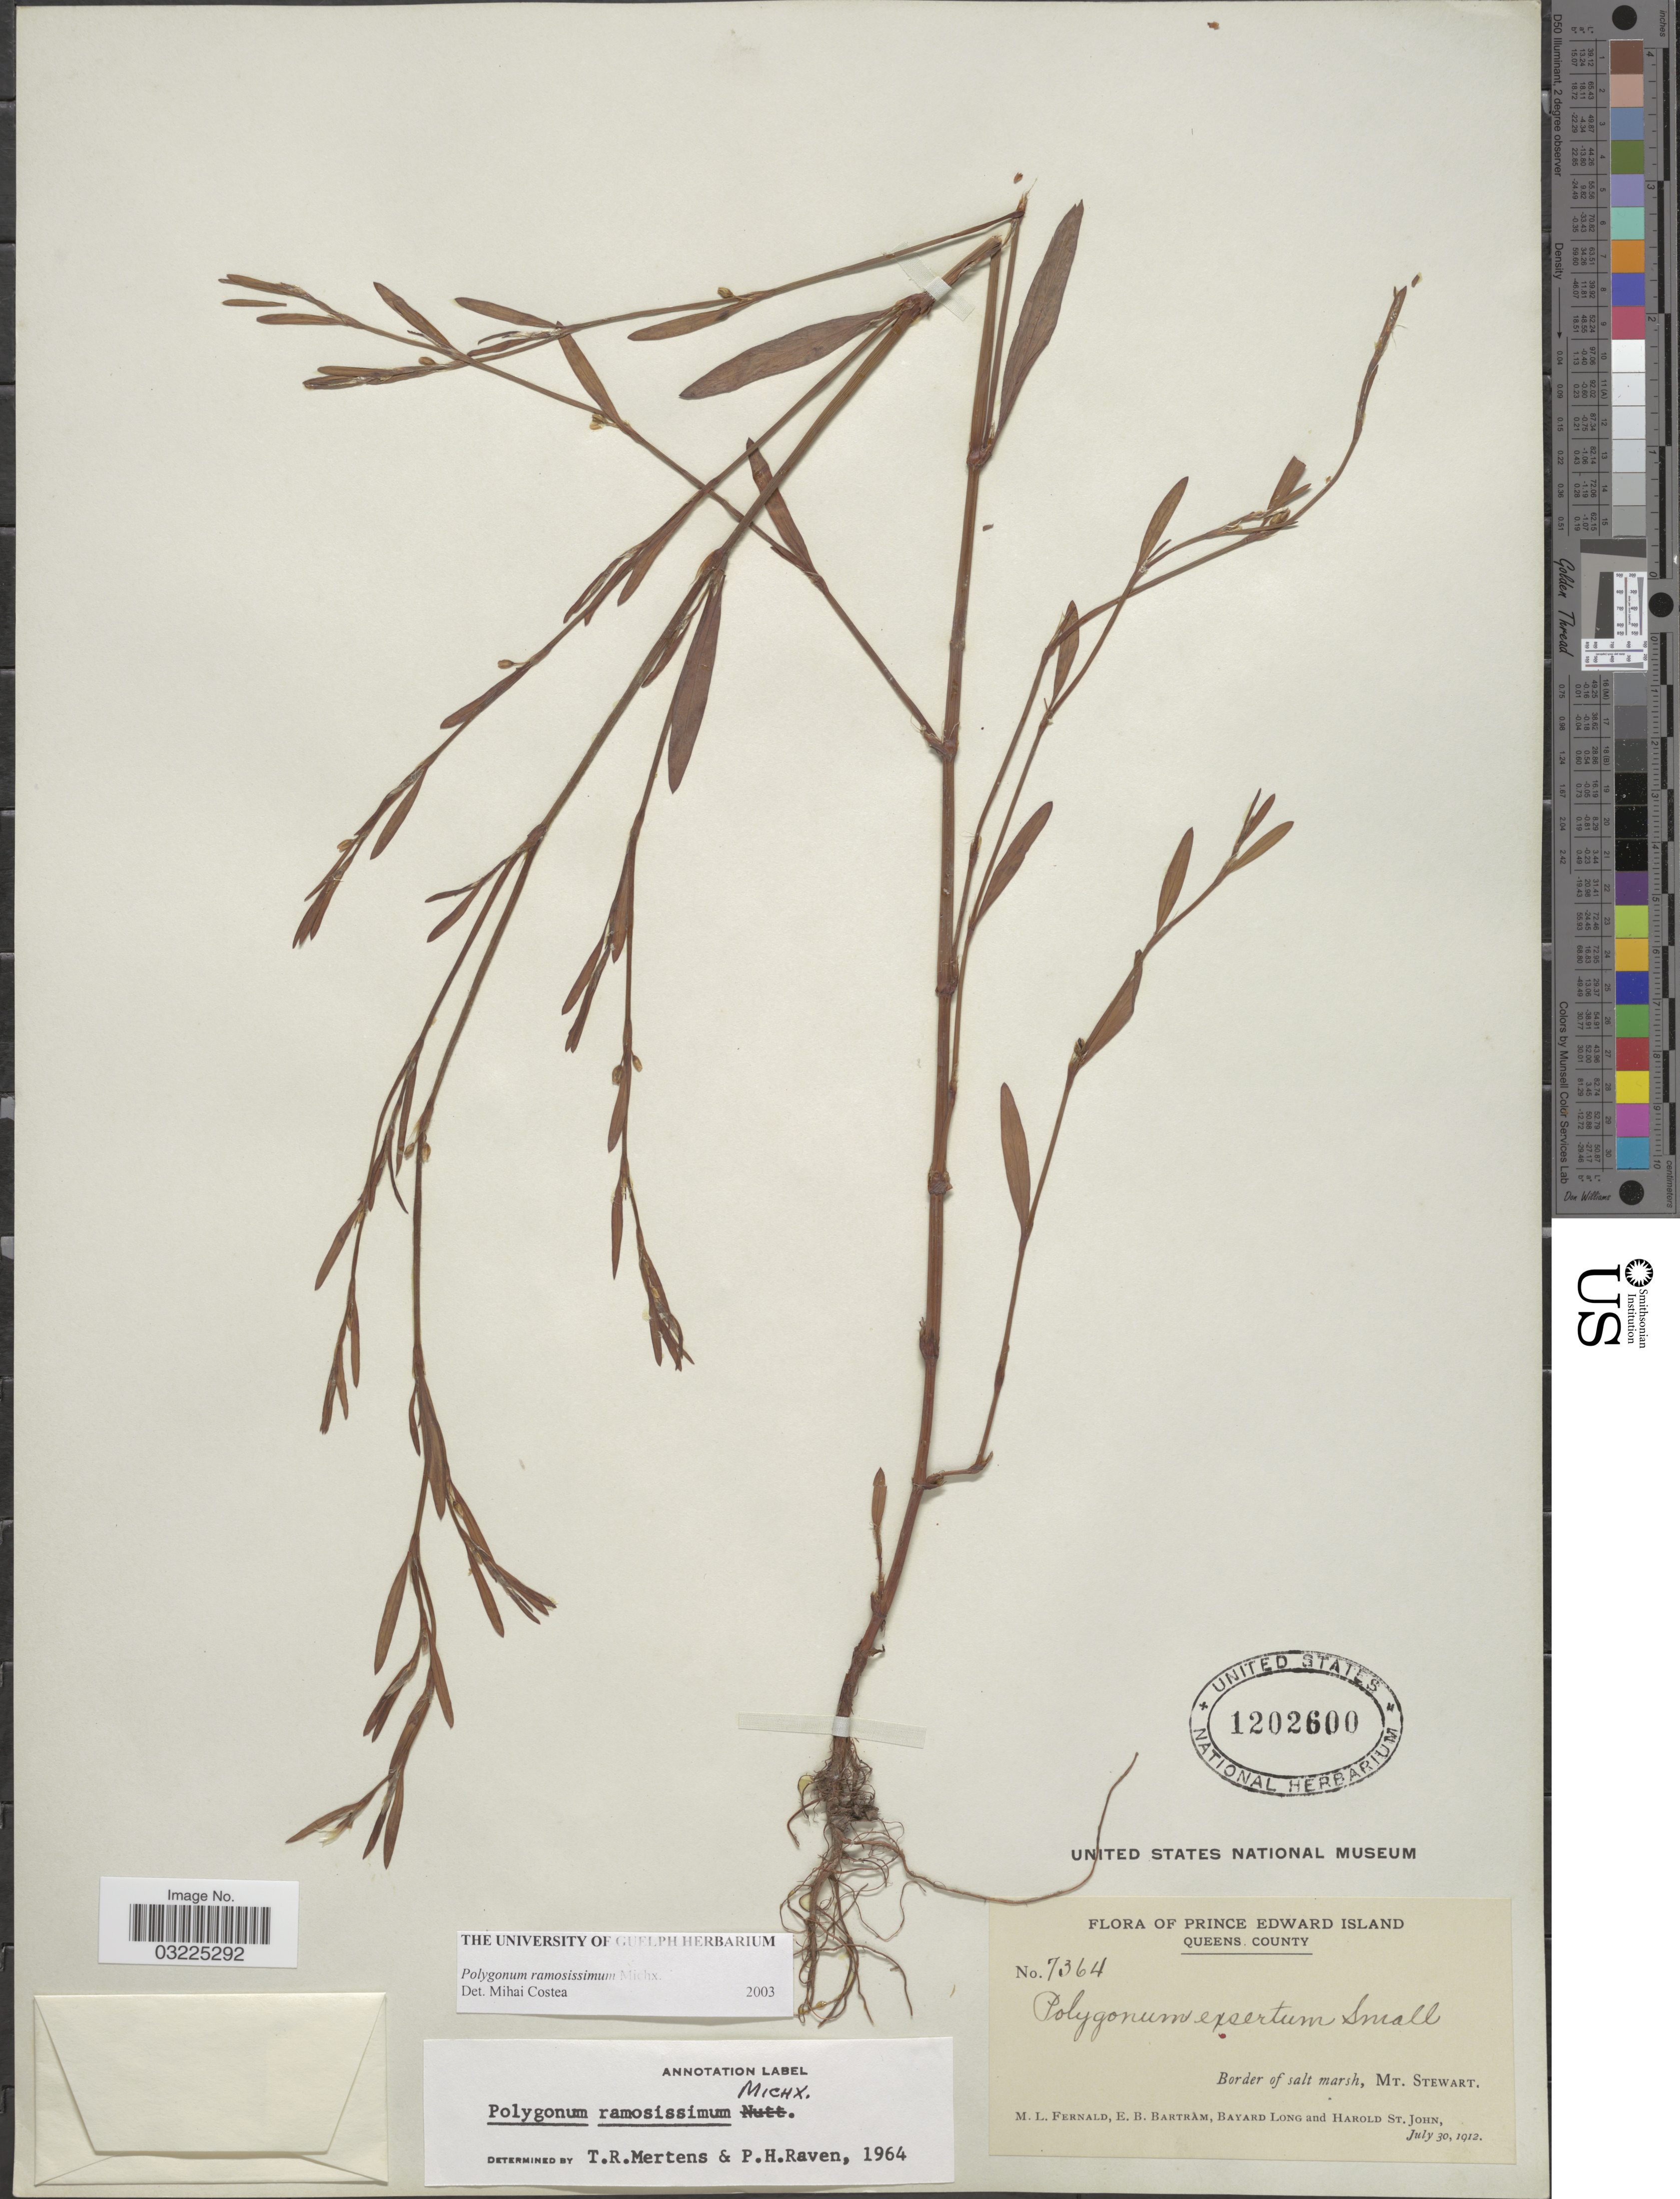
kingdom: Plantae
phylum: Tracheophyta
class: Magnoliopsida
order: Caryophyllales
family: Polygonaceae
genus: Polygonum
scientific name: Polygonum ramosissimum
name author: Michx.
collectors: M. L. Fernald, E. B. Bartram, B. Long & H. St. John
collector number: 7364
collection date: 1912-07-30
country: Canada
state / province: Prince Edward Island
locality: Queens County. Border of salt marsh, Mt. Stewart.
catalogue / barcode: US 1202600